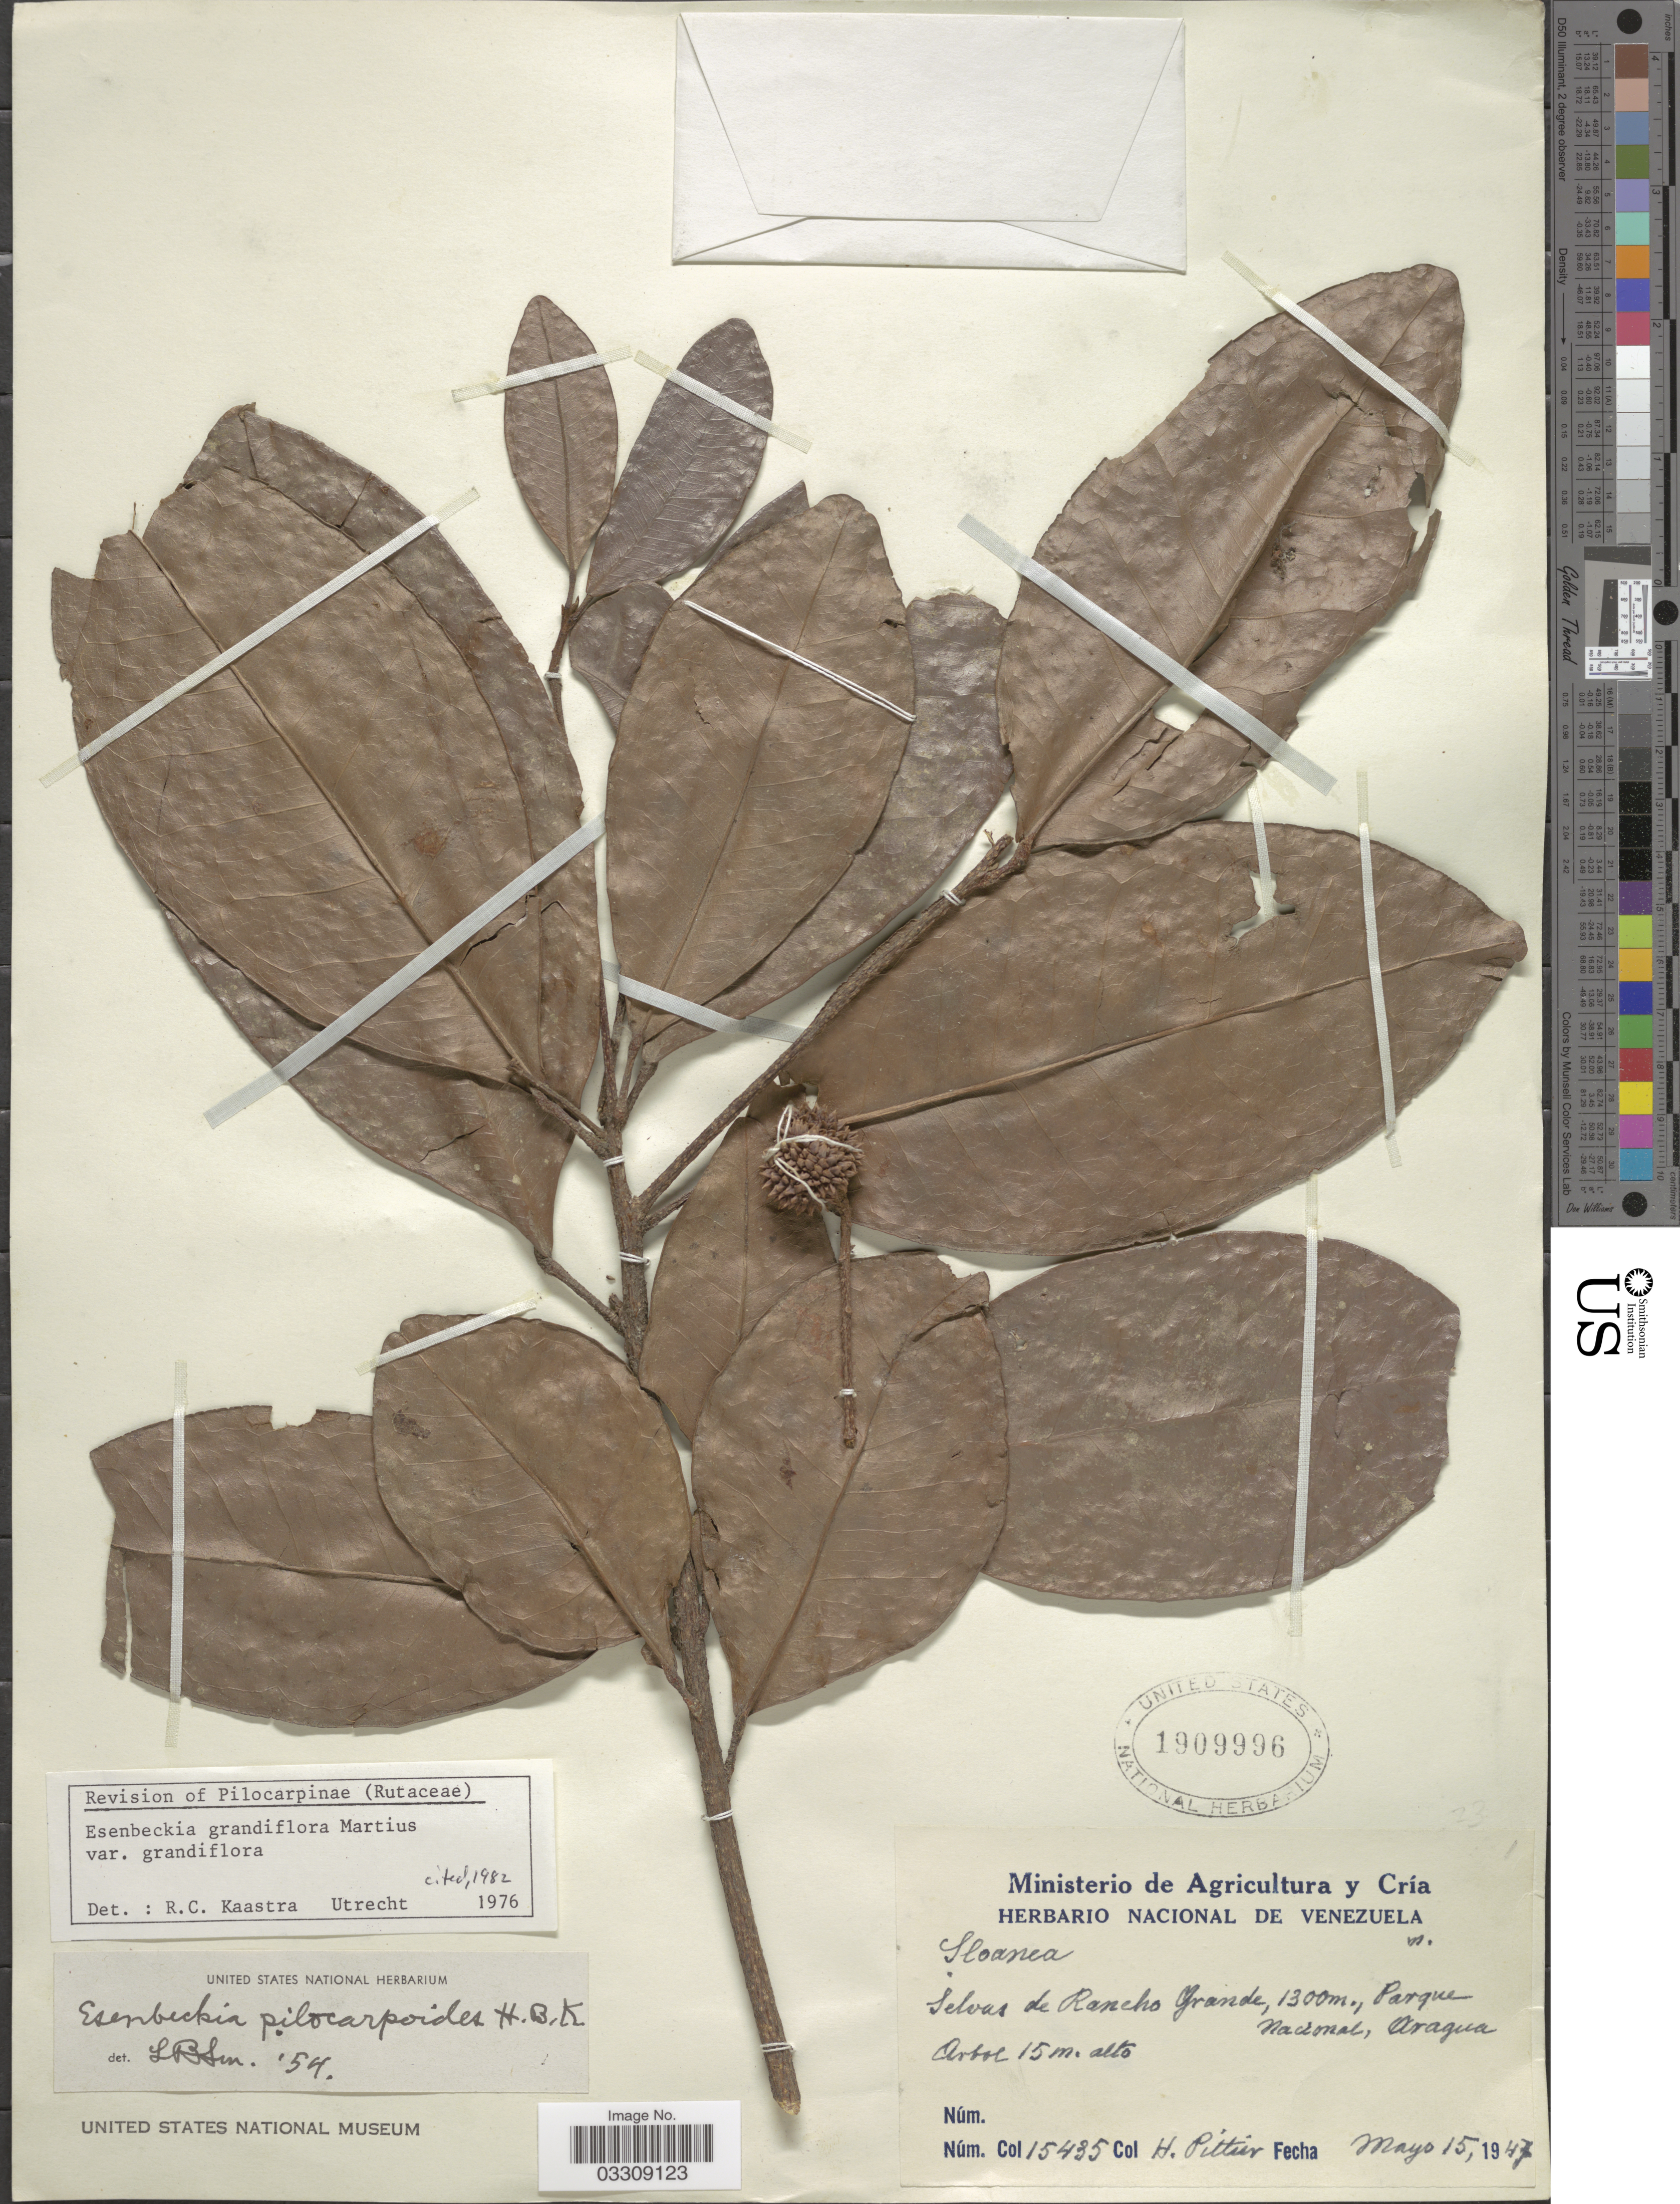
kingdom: Plantae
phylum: Tracheophyta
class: Magnoliopsida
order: Sapindales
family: Rutaceae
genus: Esenbeckia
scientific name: Esenbeckia grandiflora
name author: Mart.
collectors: H. F. Pittier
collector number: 15435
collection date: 1947-05-15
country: Venezuela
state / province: Aragua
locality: Selvas de Rancho Grande, Parque Nacional.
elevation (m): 1300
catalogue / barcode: US 1909996